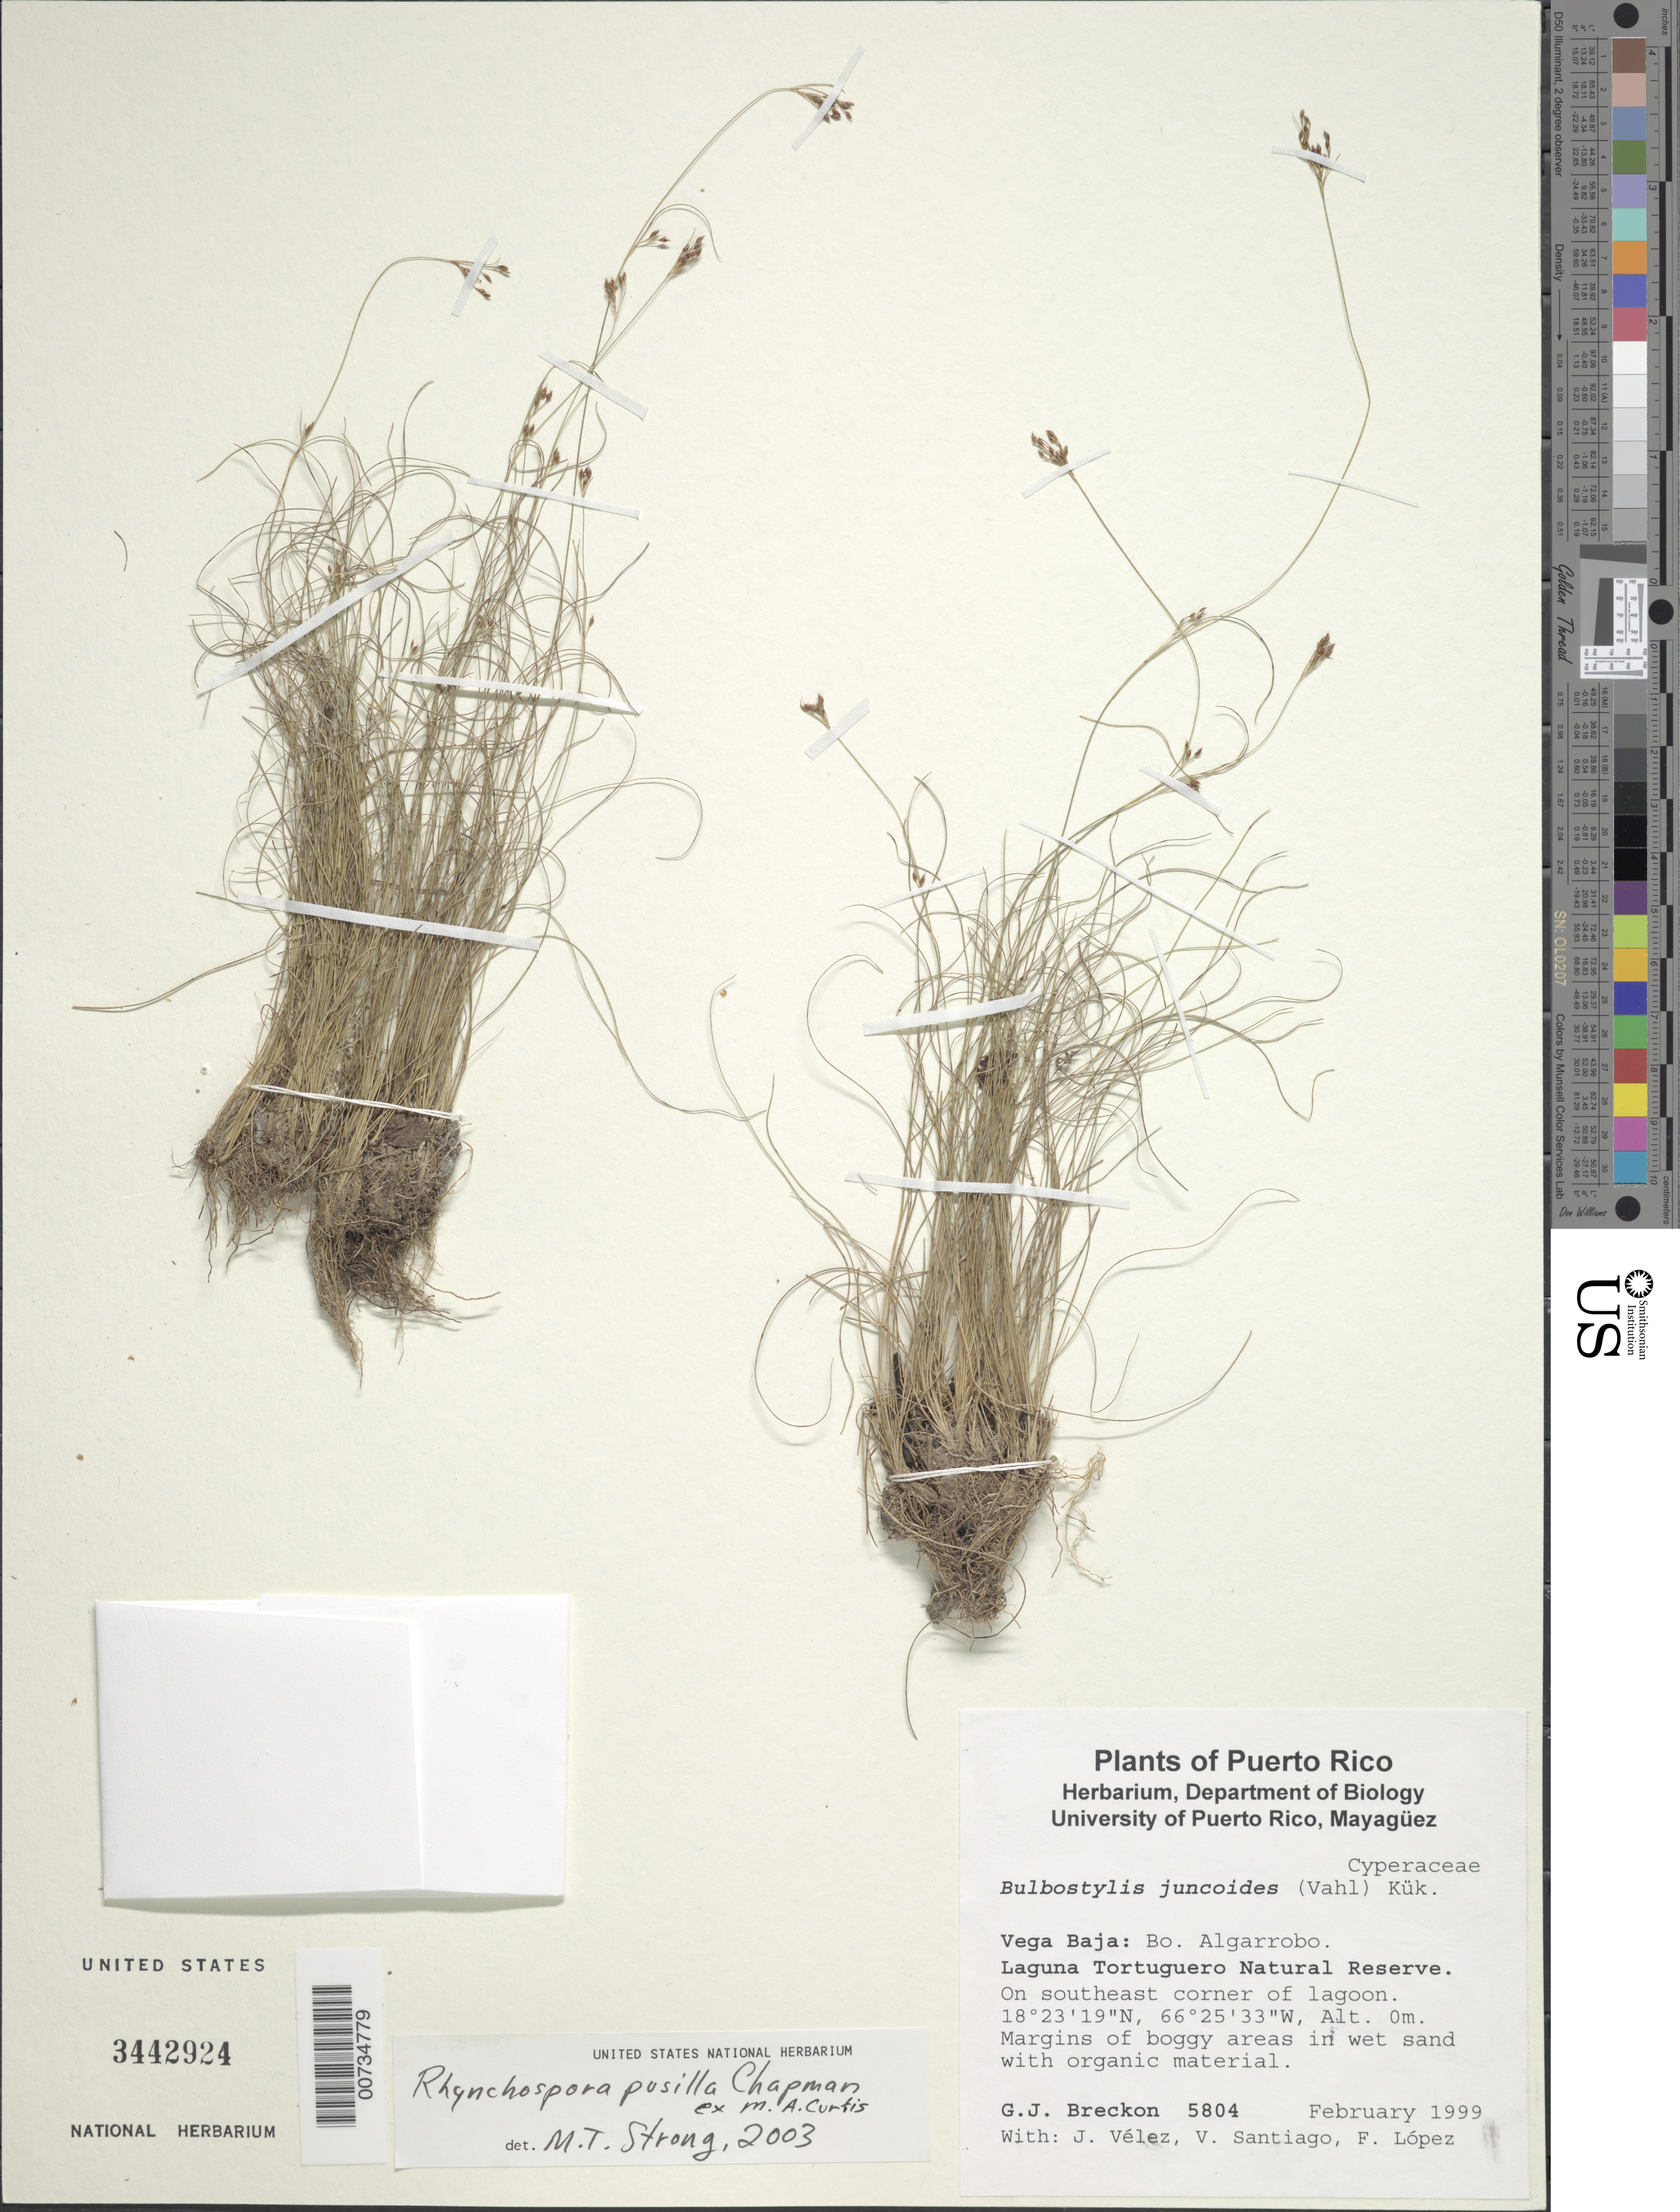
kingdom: Plantae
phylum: Tracheophyta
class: Liliopsida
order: Poales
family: Cyperaceae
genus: Rhynchospora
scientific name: Rhynchospora intermixta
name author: C. Wright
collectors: G. J. Breckon, J. Vélez, V. Santiago & F. López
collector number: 5804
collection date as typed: Feb 1999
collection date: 1999-02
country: Puerto Rico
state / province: Vega Baja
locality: Vega Baja: Bo. Algarrobo, Laguna Tortuguero Natural Reserve: On southeast corner of lagoon.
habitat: On margins of boggy areas in wet sand with organic material.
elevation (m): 0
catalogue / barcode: US 3442924